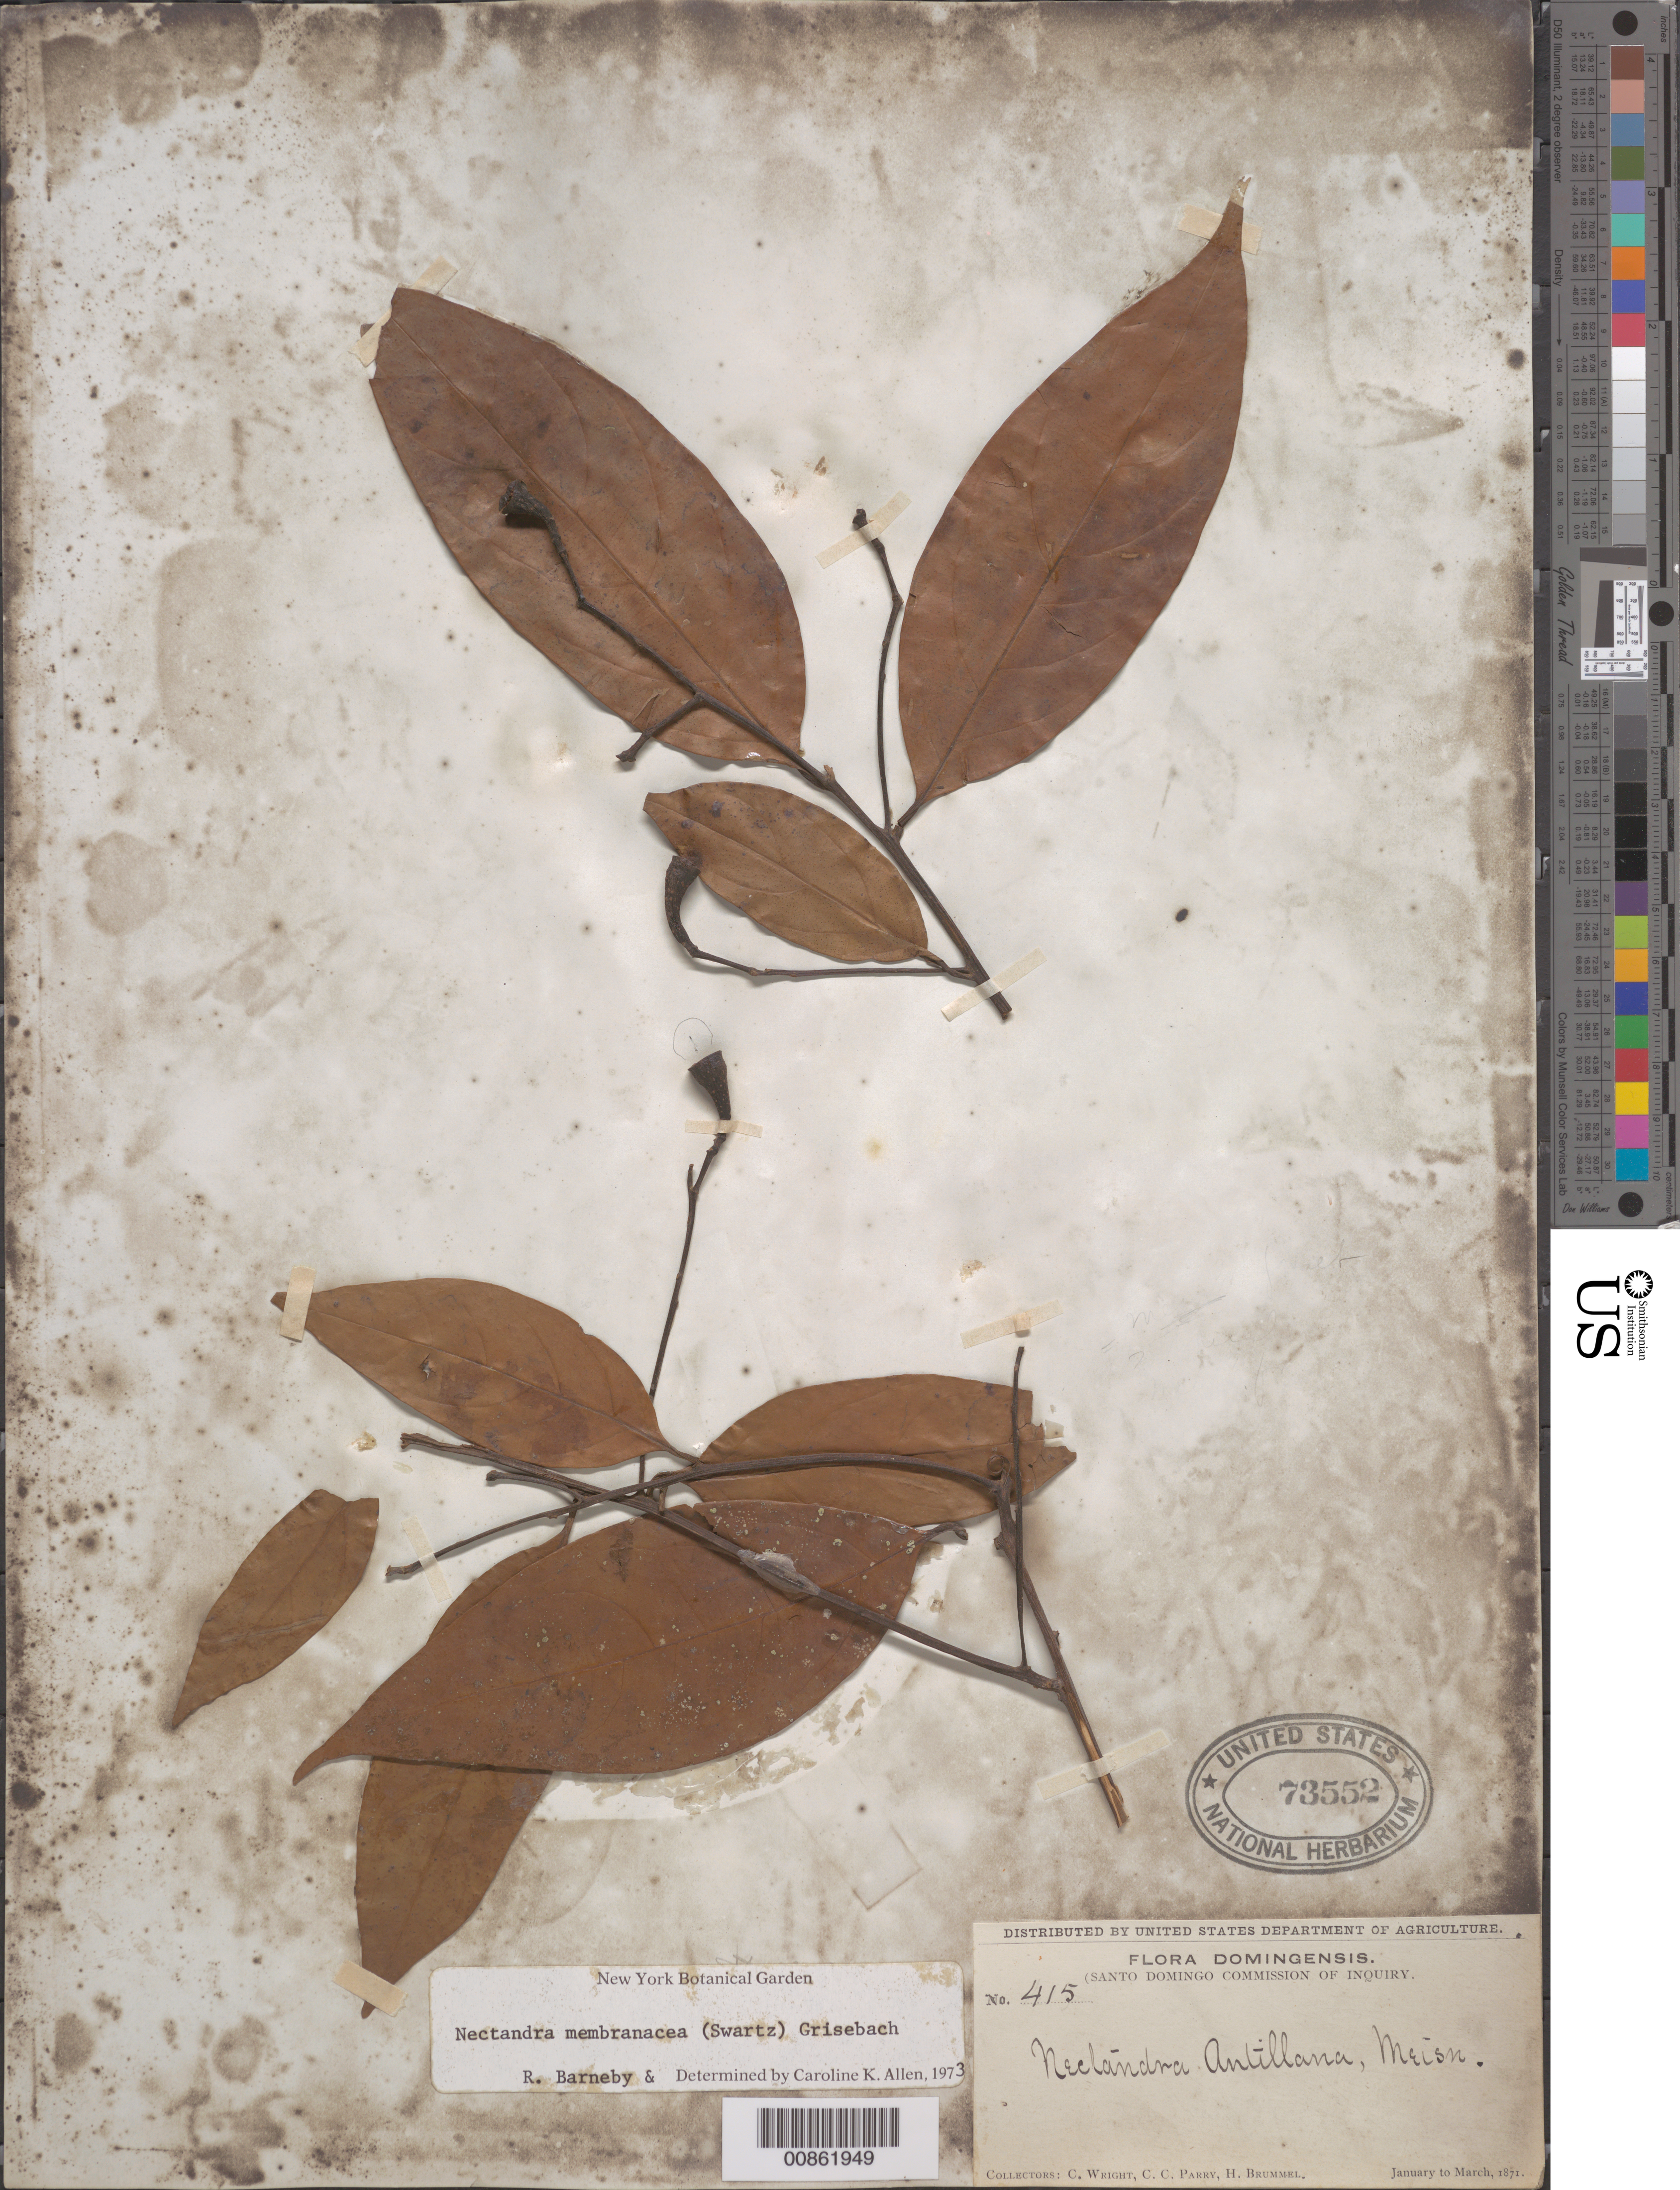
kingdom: Plantae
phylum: Tracheophyta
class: Magnoliopsida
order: Laurales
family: Lauraceae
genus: Nectandra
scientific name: Nectandra membranacea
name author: (Sw.) Griseb.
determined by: Barneby, R. C.; Allen, C. K.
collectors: C. Wright, C. C. Parry & H. Brummel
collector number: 415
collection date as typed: Jan 1871 to -- Mar 1871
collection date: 1871-01/1871-03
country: Dominican Republic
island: Hispaniola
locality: Dominican Republic.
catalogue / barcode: US 73552